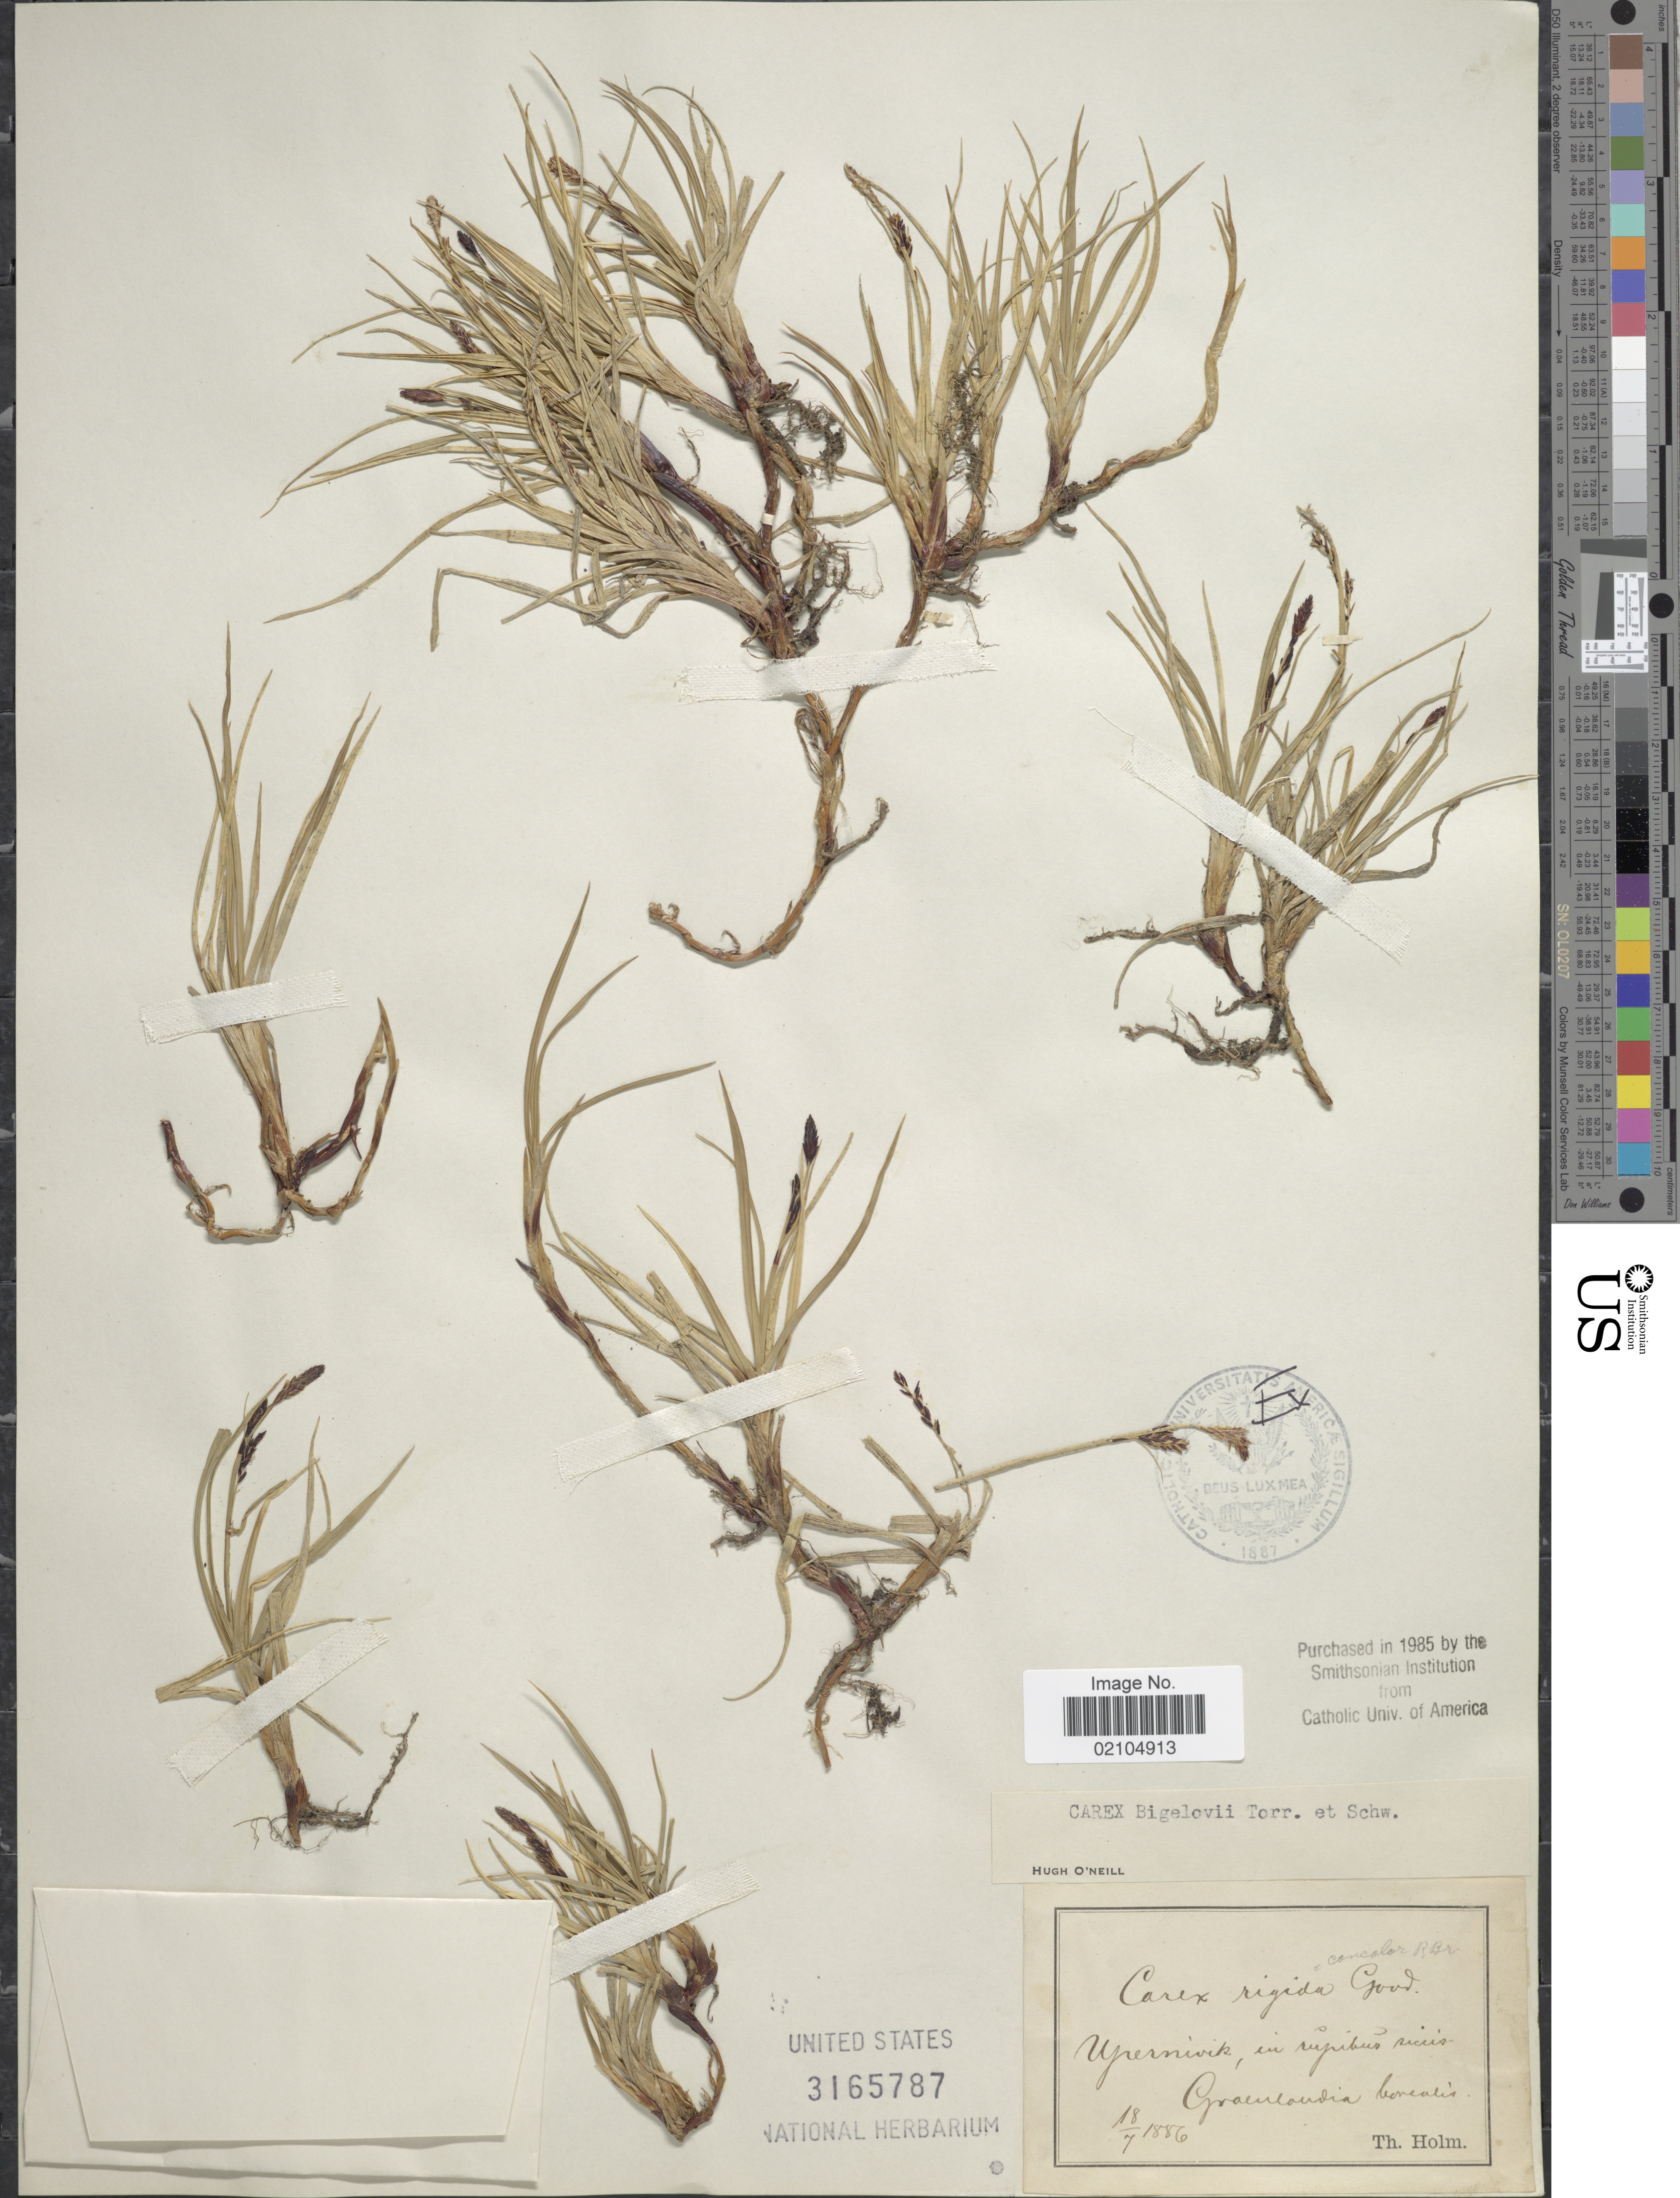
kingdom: Plantae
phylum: Tracheophyta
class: Liliopsida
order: Poales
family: Cyperaceae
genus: Carex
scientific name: Carex bigelowii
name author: Torr. ex Schwein.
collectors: T. Holm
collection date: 1886-07-18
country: Greenland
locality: Upernivik, in rupibus siccis Groenlandia borealis.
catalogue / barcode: US 3165787